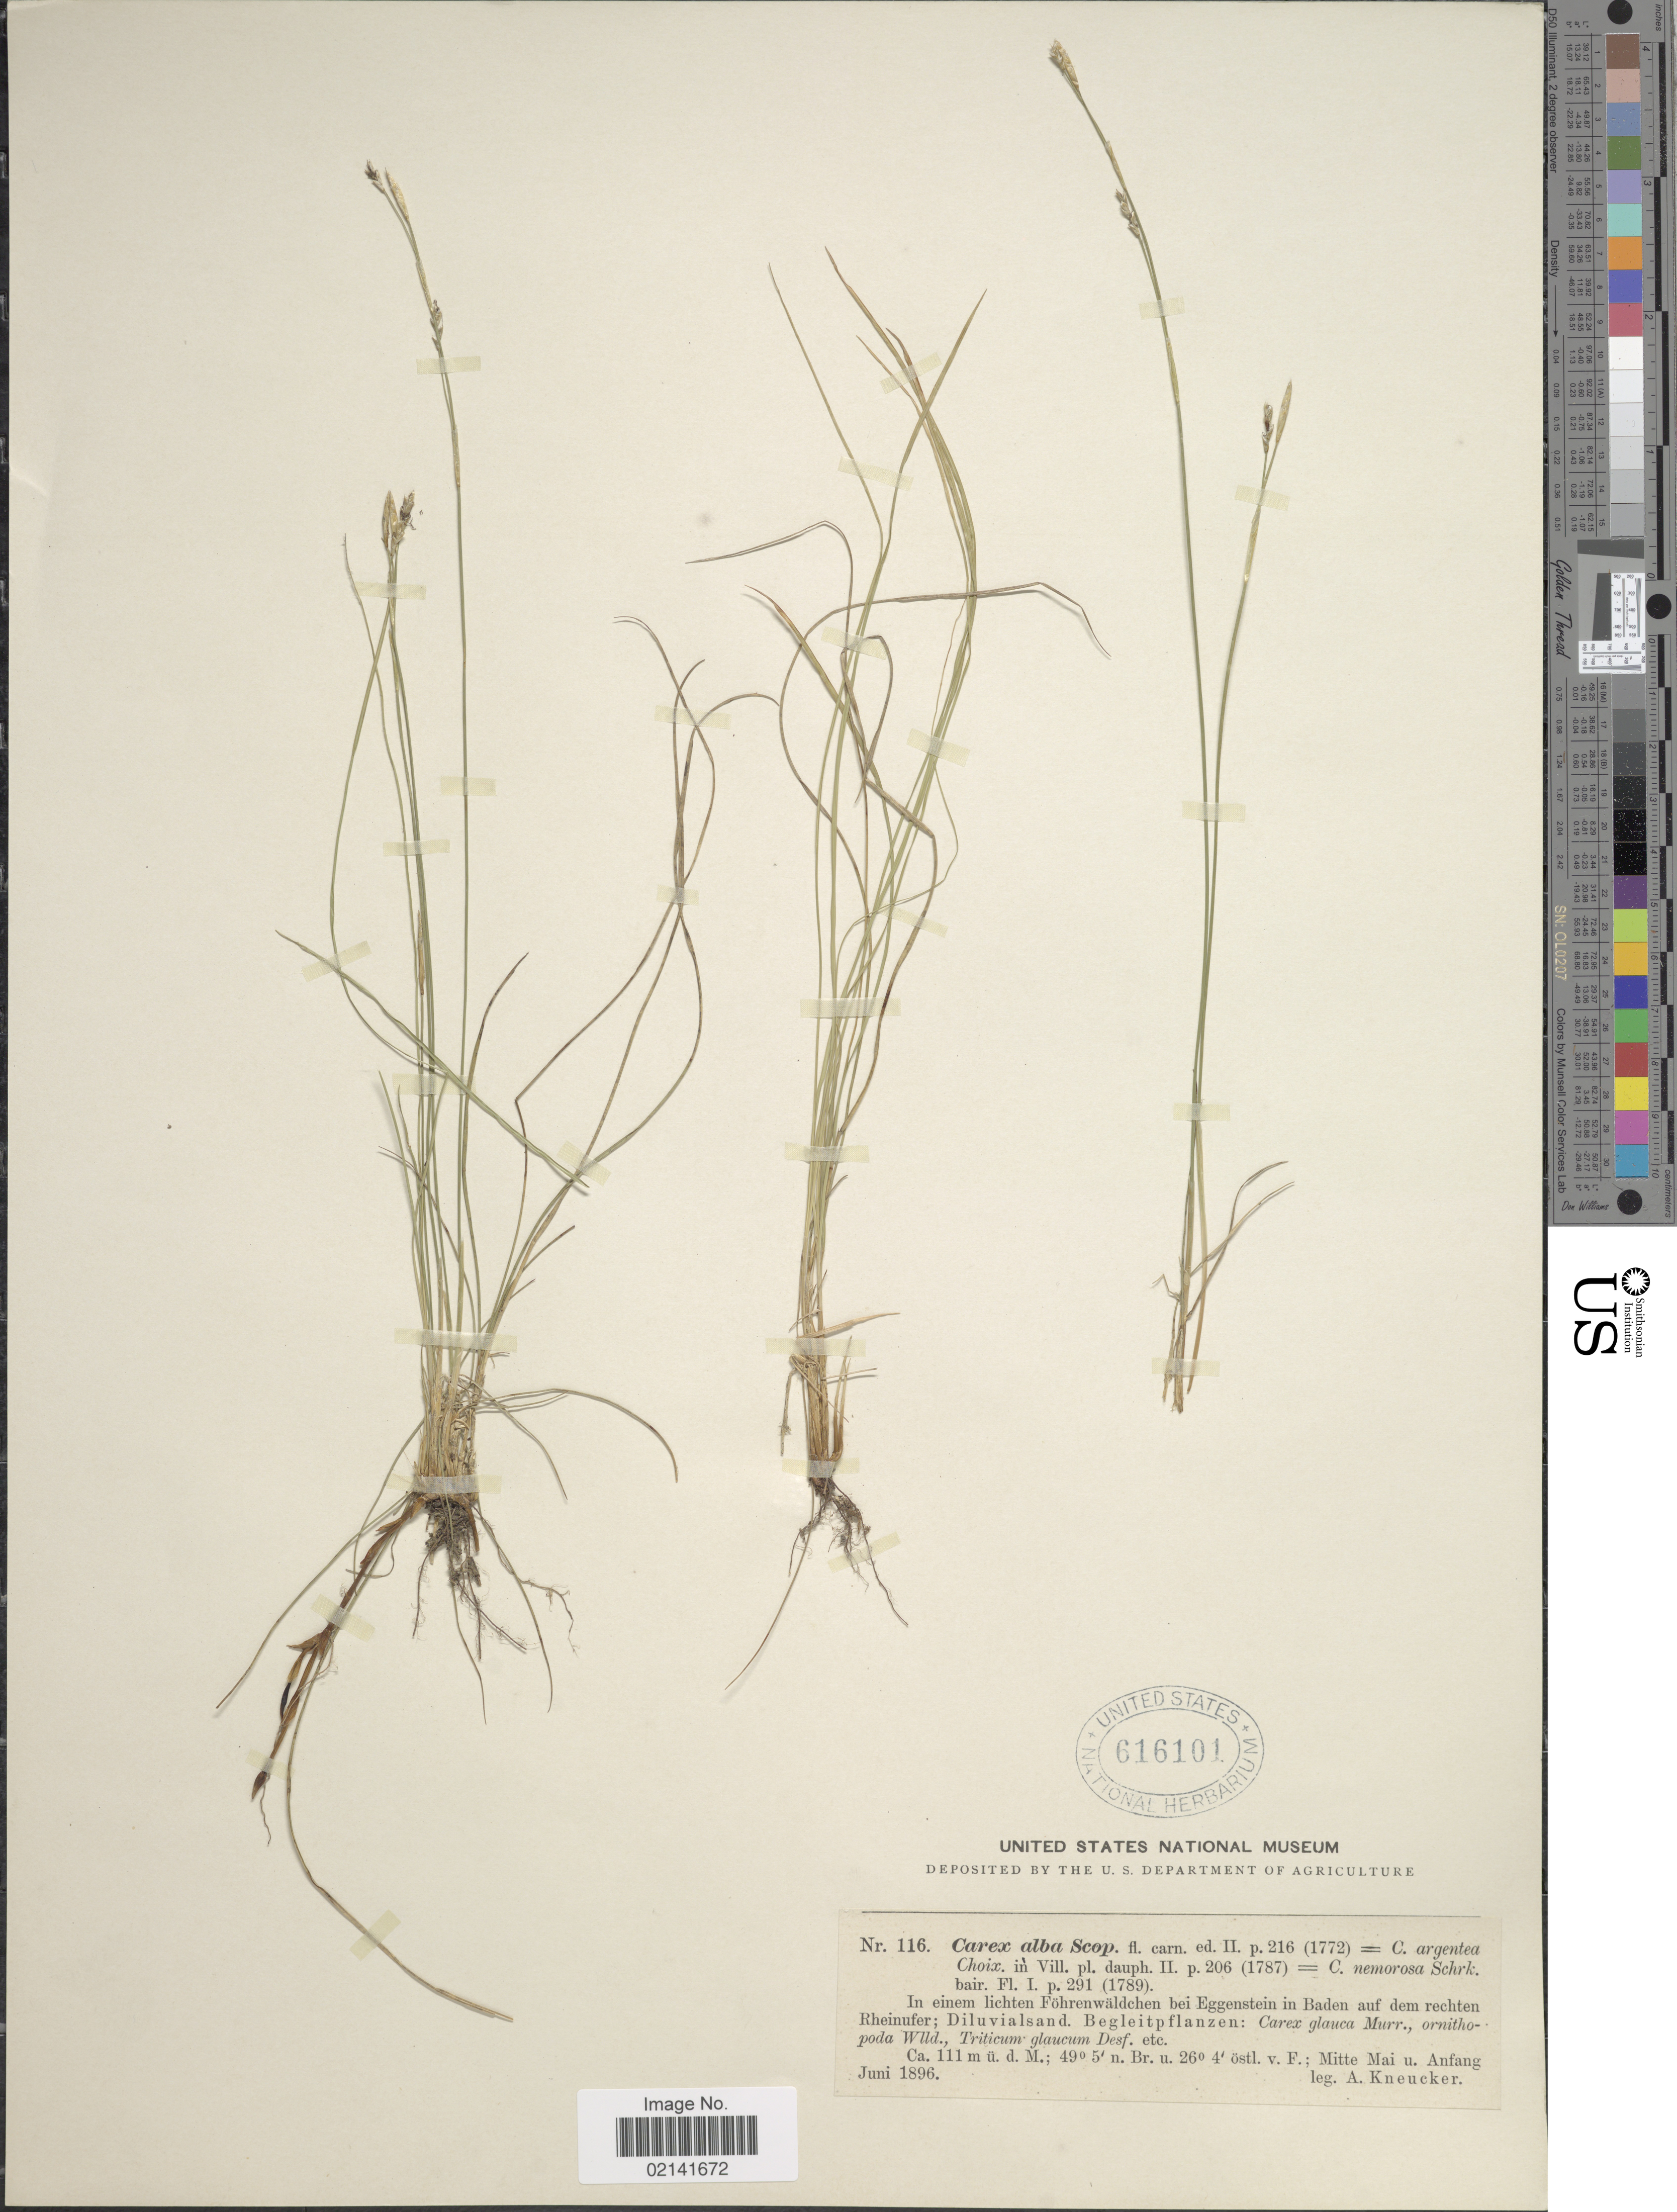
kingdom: Plantae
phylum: Tracheophyta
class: Liliopsida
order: Poales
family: Cyperaceae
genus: Carex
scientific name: Carex alba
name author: Scop.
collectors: A. Kneucker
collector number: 116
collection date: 1896-06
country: Germany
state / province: Baden-Württemberg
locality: In einem lichten Fohrenwaldchen bei Eggenstein in Baden auf dem rechten rheinufer; Diluvialsand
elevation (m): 111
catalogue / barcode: US 616101